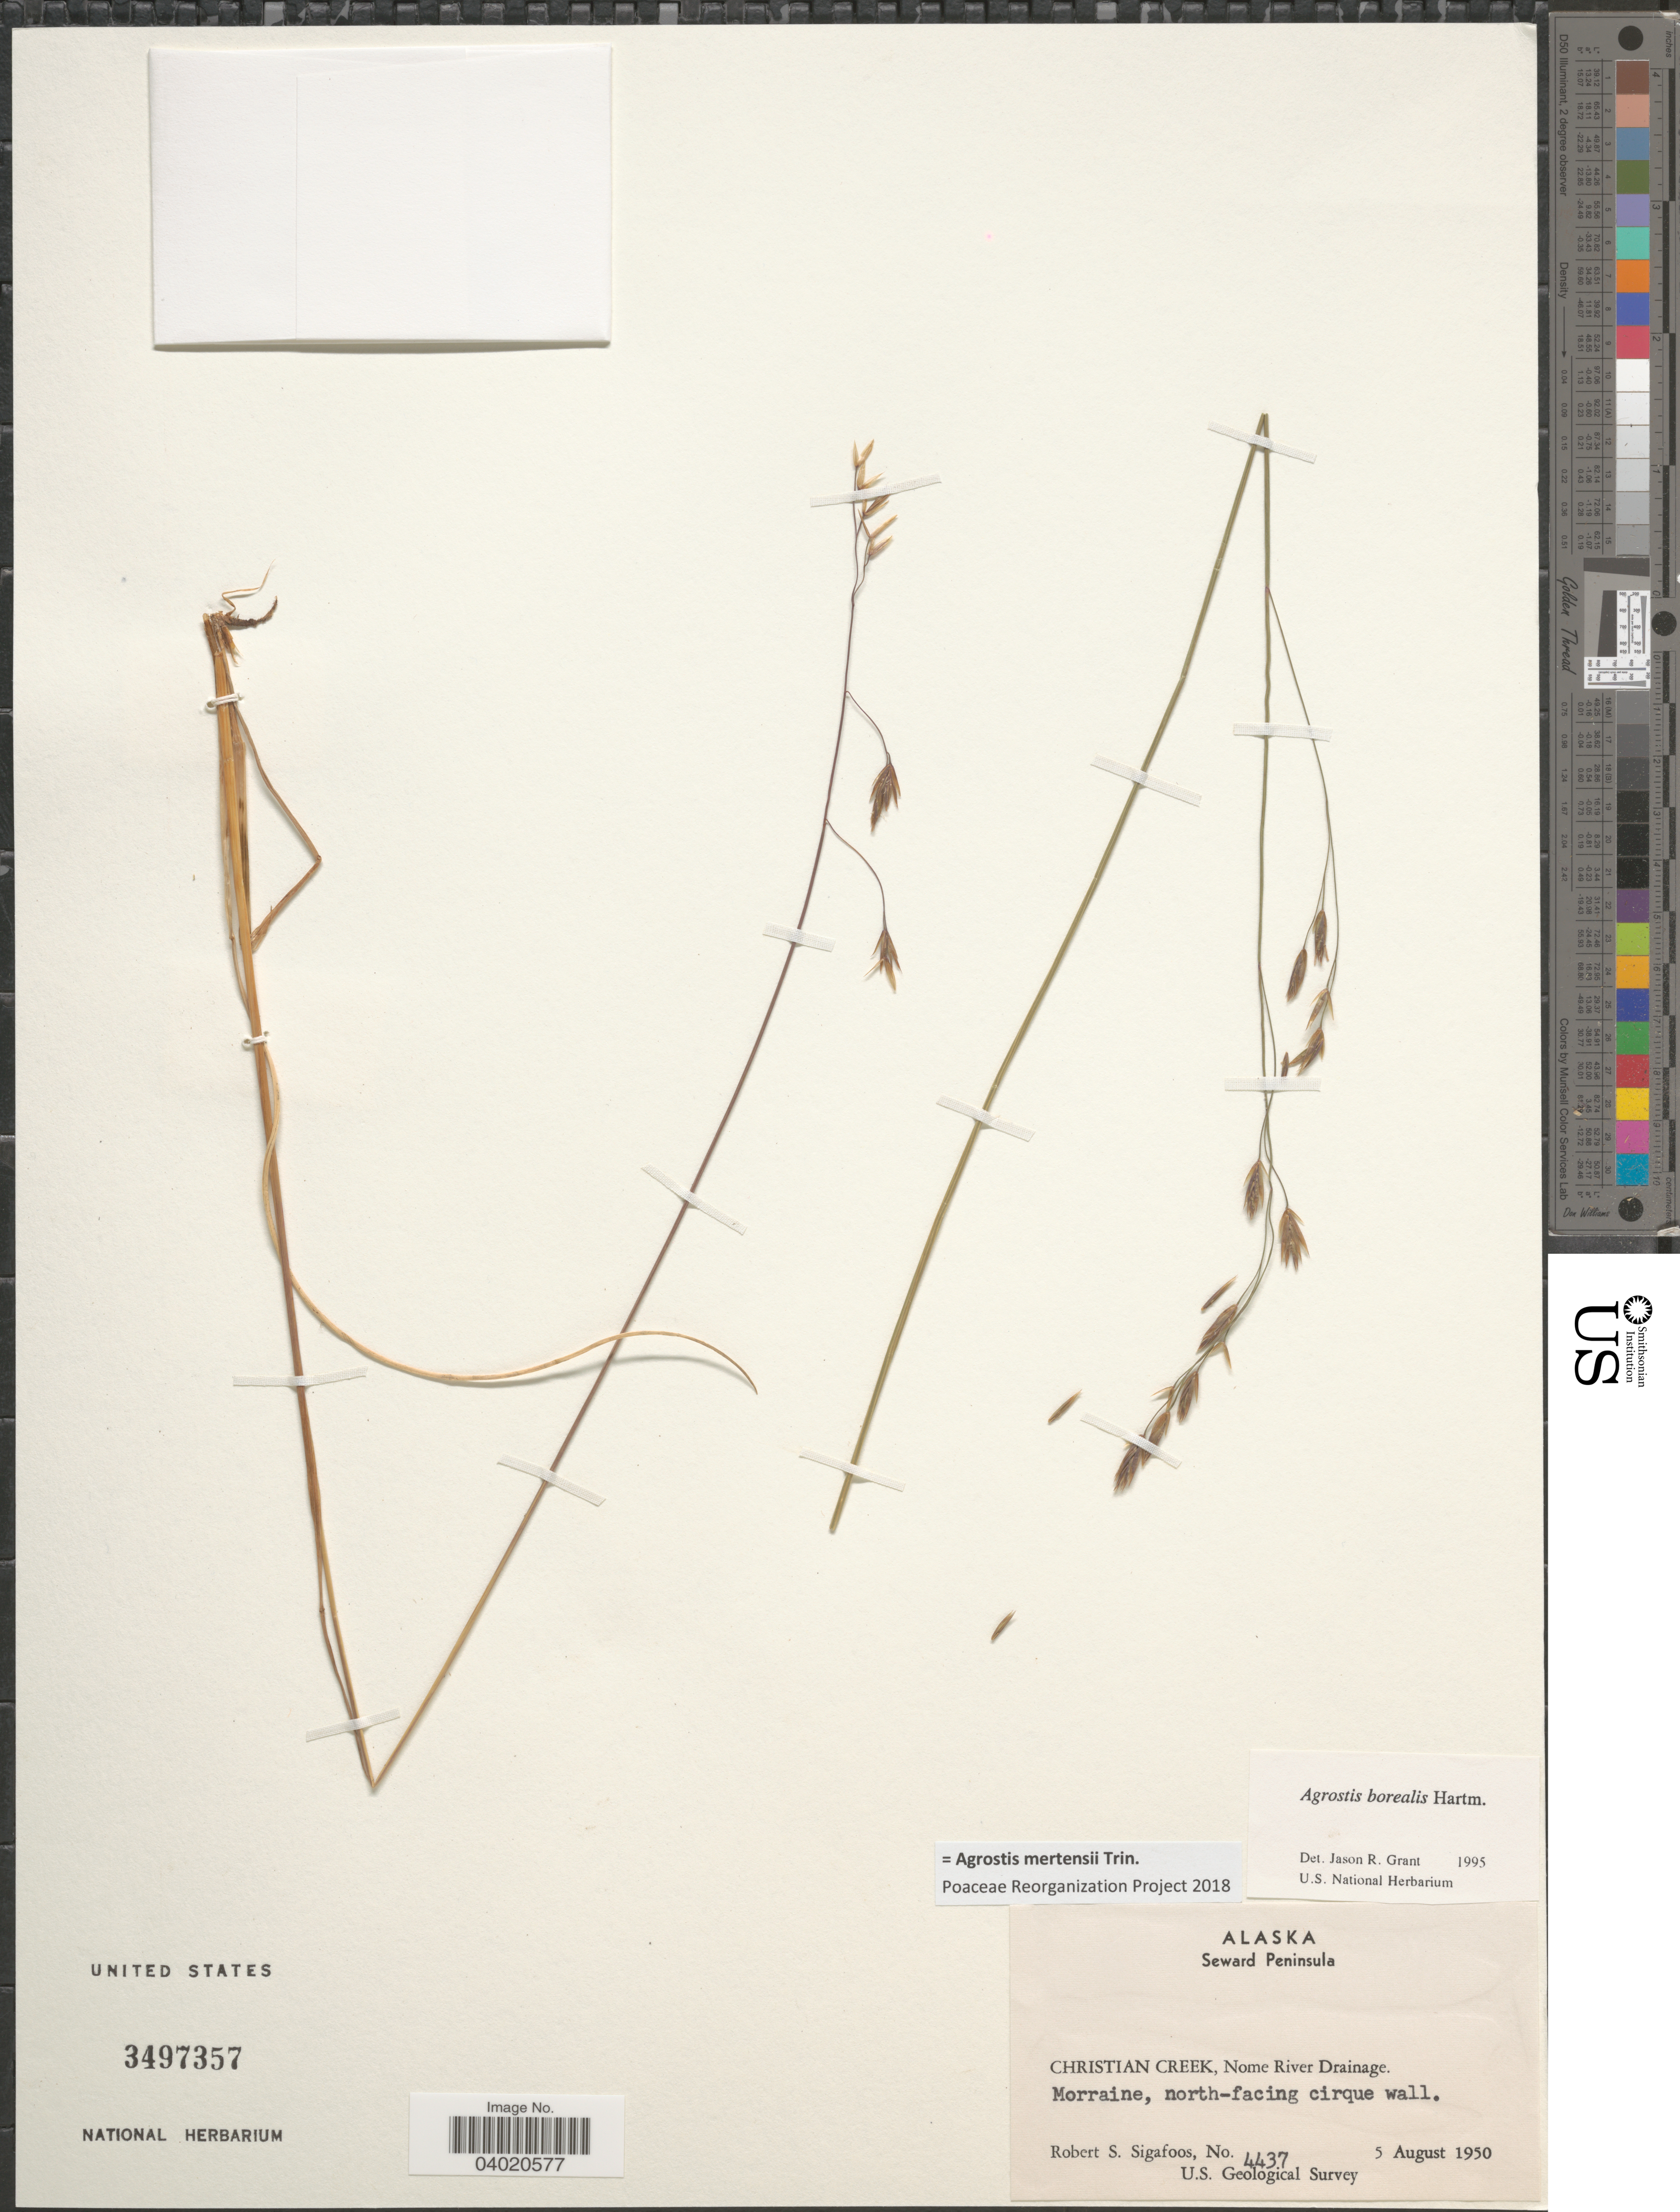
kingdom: Plantae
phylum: Tracheophyta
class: Liliopsida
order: Poales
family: Poaceae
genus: Agrostis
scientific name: Agrostis mertensii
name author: Trin.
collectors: R. Sigafoos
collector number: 4437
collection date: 1950-08-05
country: United States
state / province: Alaska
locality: Seward Peninsula. Christian Creek, Nome River Drainage. Morraine, north-facing cirque wall.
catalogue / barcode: US 3497357